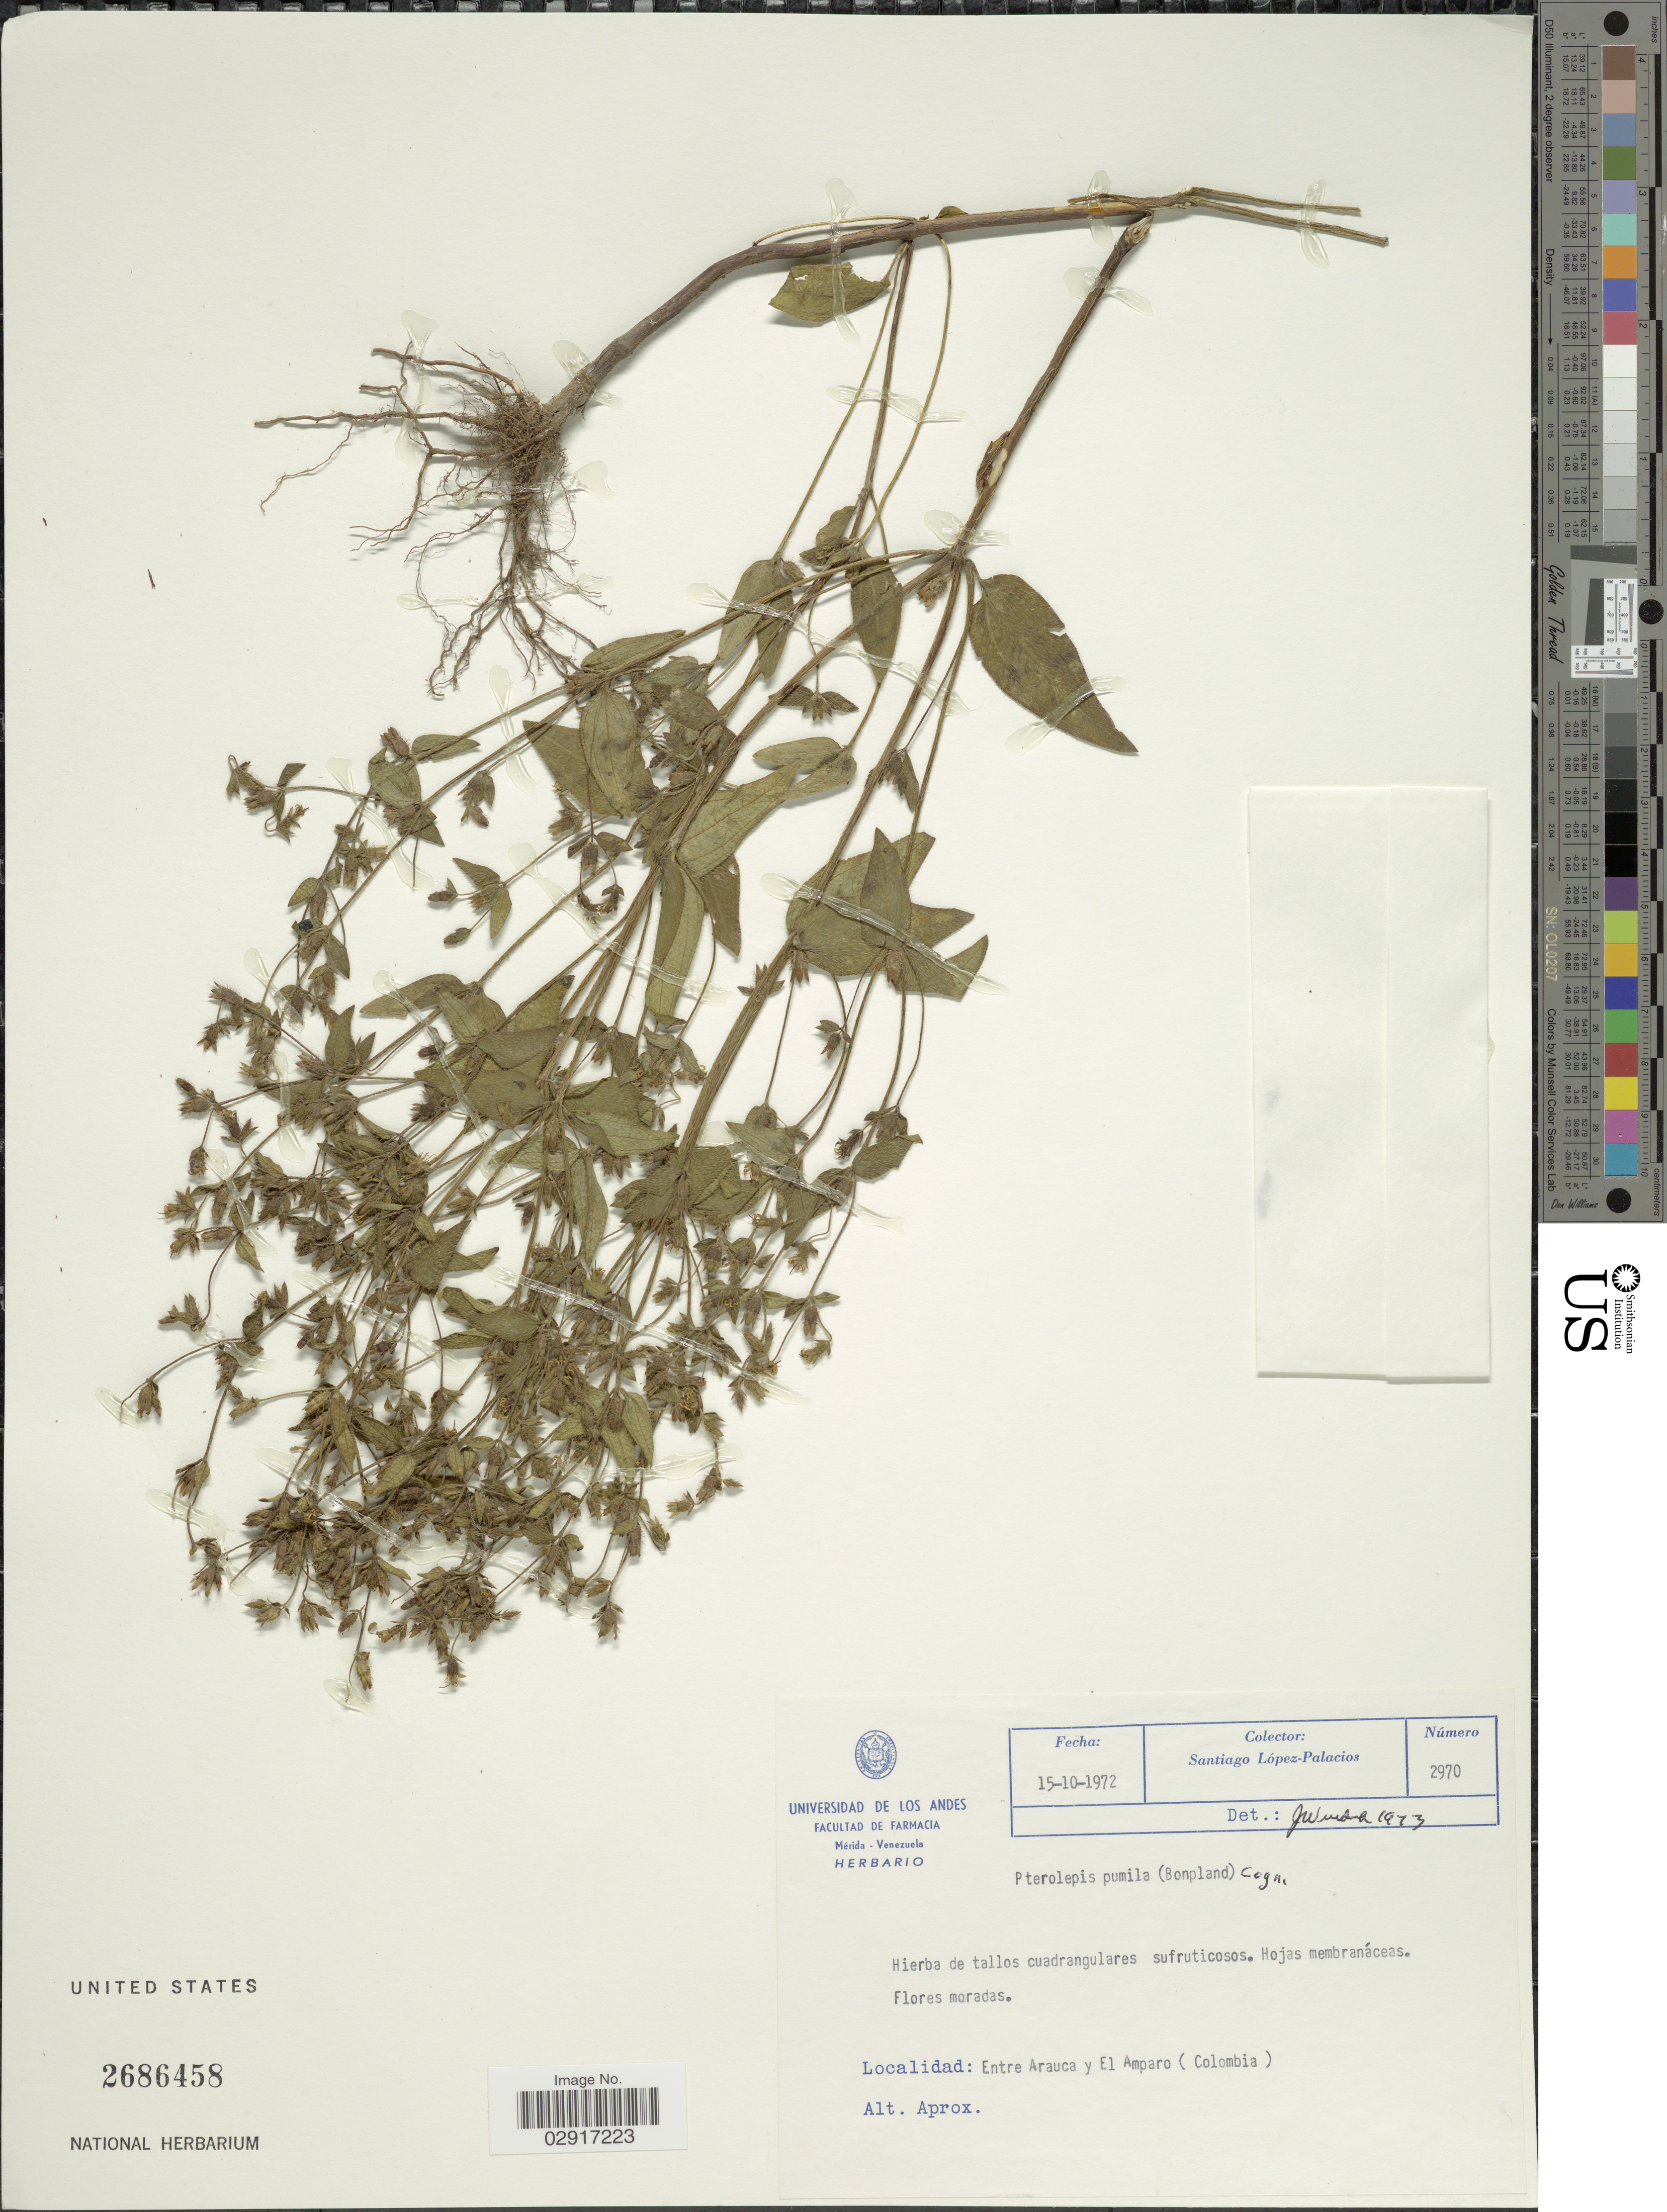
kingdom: Plantae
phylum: Tracheophyta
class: Magnoliopsida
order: Myrtales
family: Melastomataceae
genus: Pterolepis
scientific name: Pterolepis pumila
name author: (Bonpl.) DC. ex Crueg.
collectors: S. López-Palacios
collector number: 2970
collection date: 1972-10-15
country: Colombia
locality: Entre Arauca y El Amparo.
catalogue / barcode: US 2686458